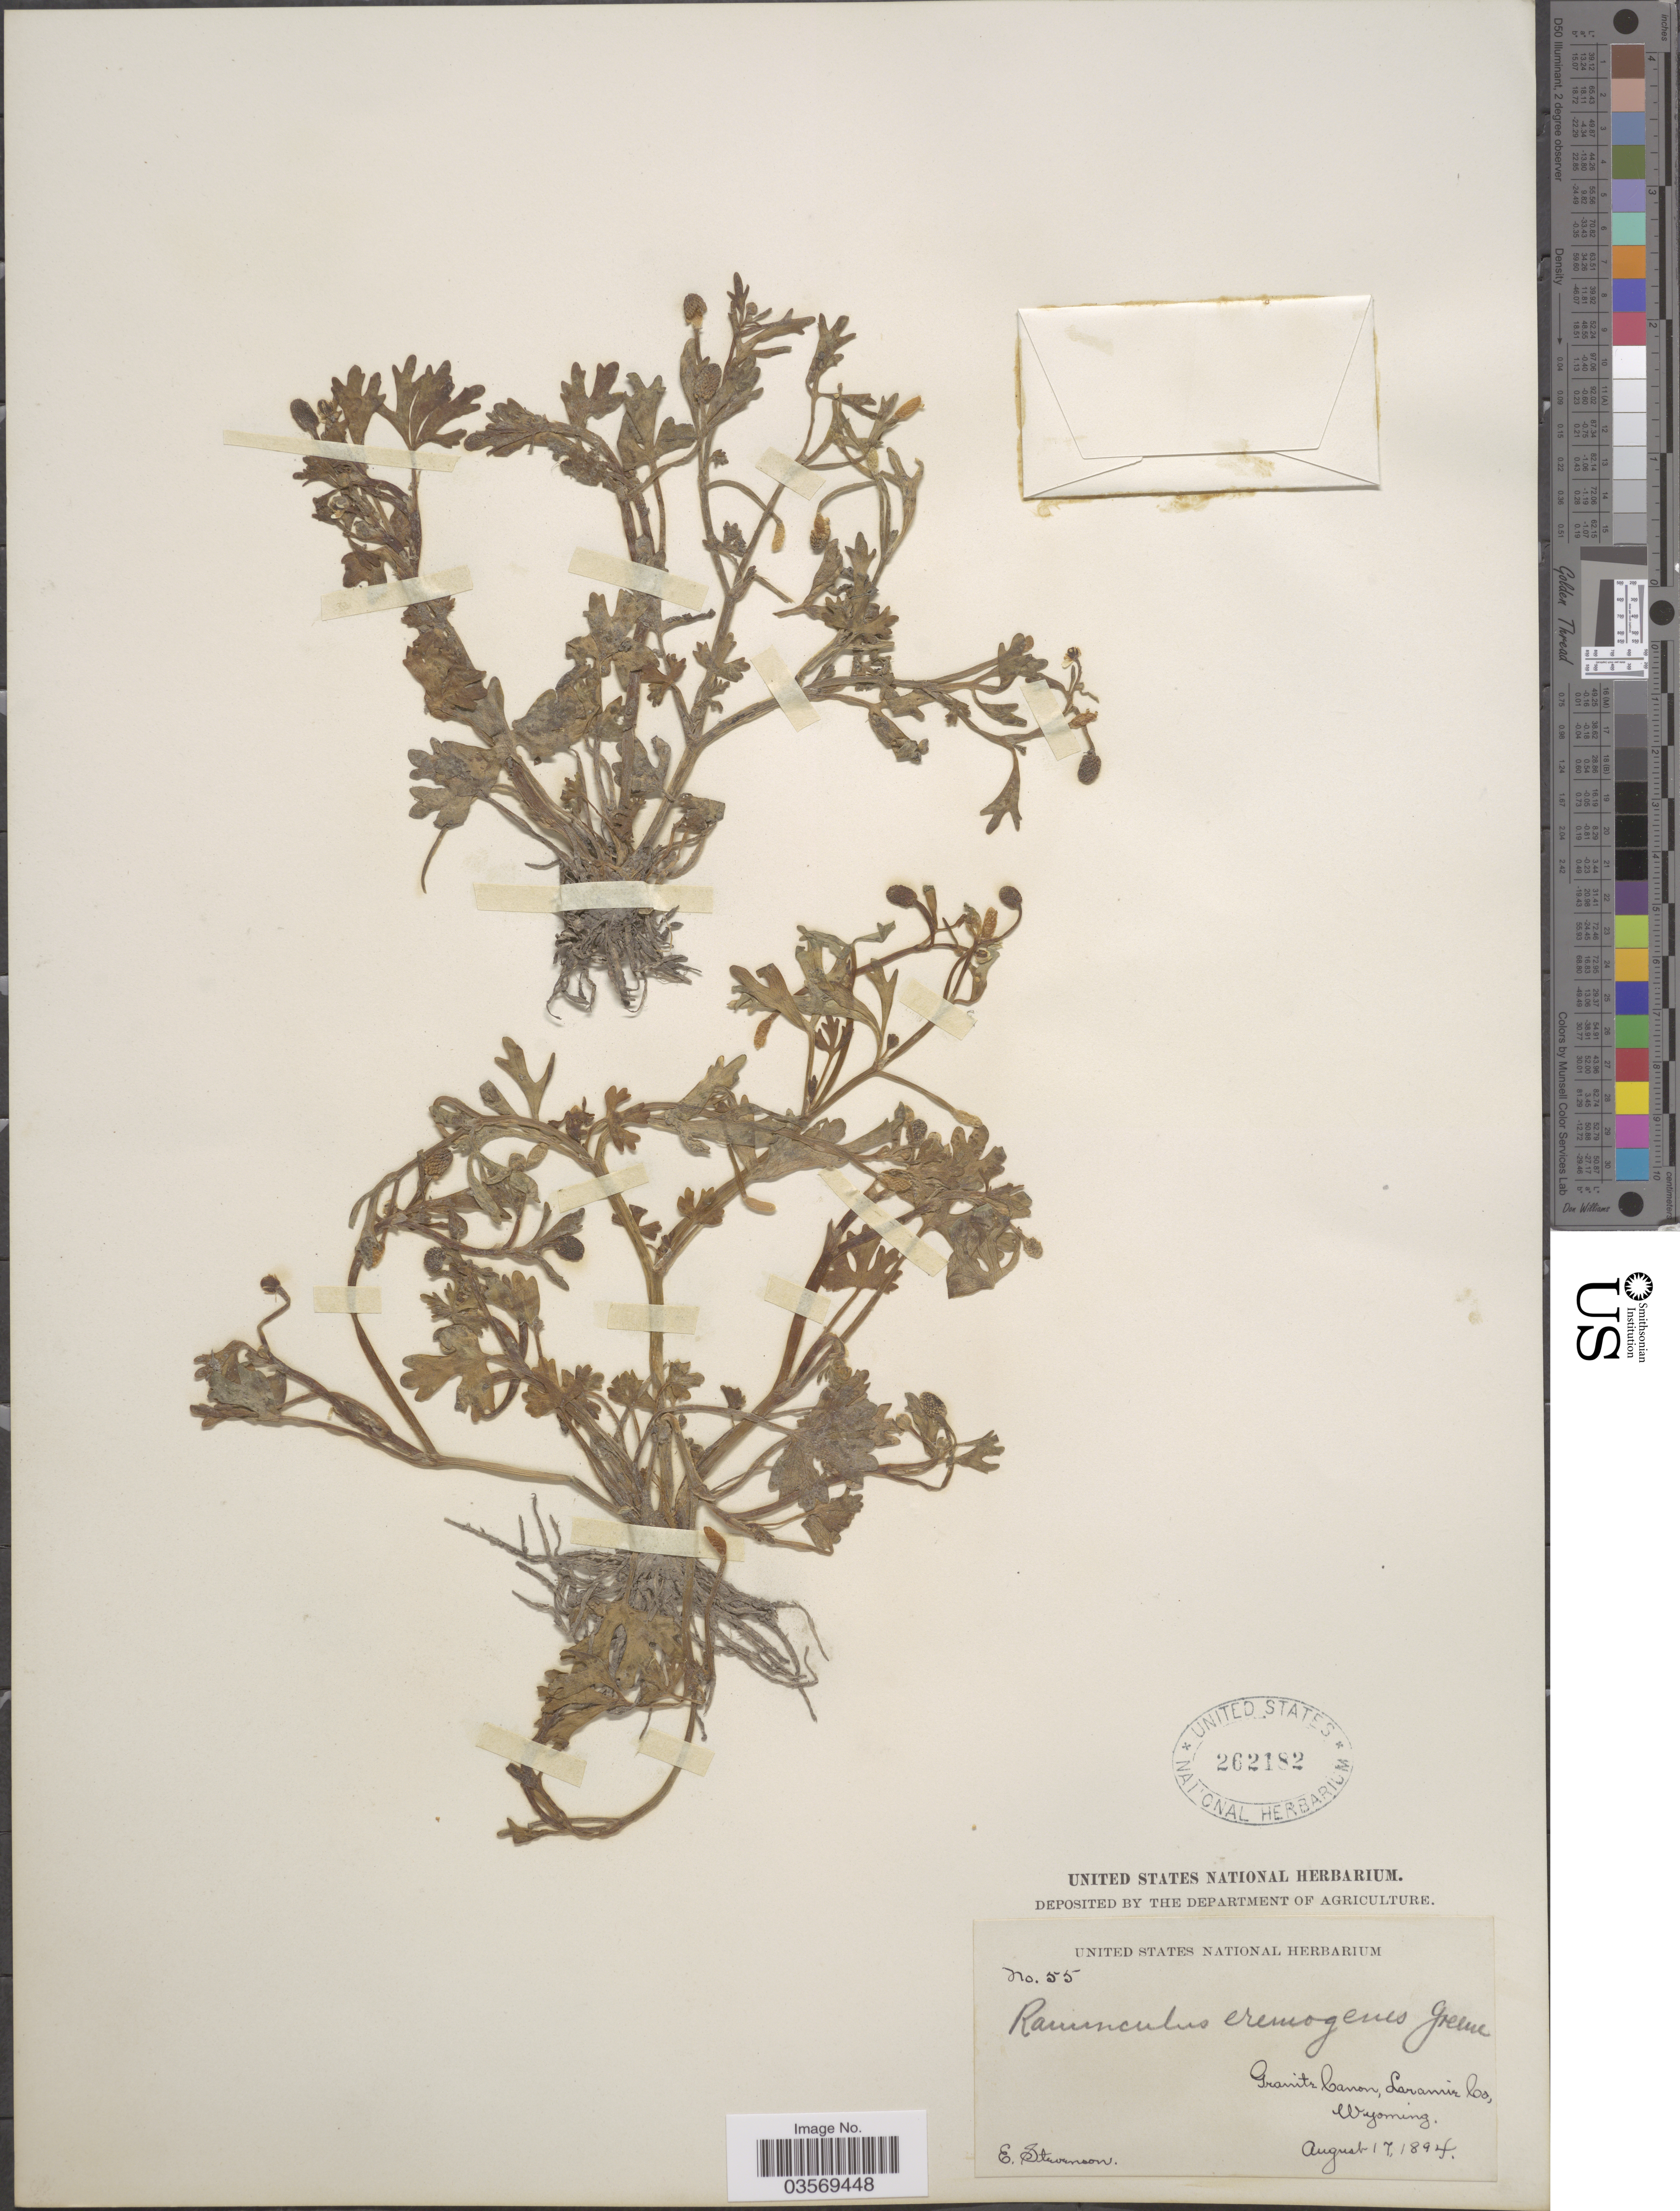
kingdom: Plantae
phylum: Tracheophyta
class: Magnoliopsida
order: Ranunculales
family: Ranunculaceae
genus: Ranunculus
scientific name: Ranunculus sceleratus var. multifidus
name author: Nutt.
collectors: E. Stevenson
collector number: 55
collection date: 1894-08-17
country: United States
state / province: Wyoming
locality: Granite Canon, Laramie Co.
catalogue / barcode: US 262182